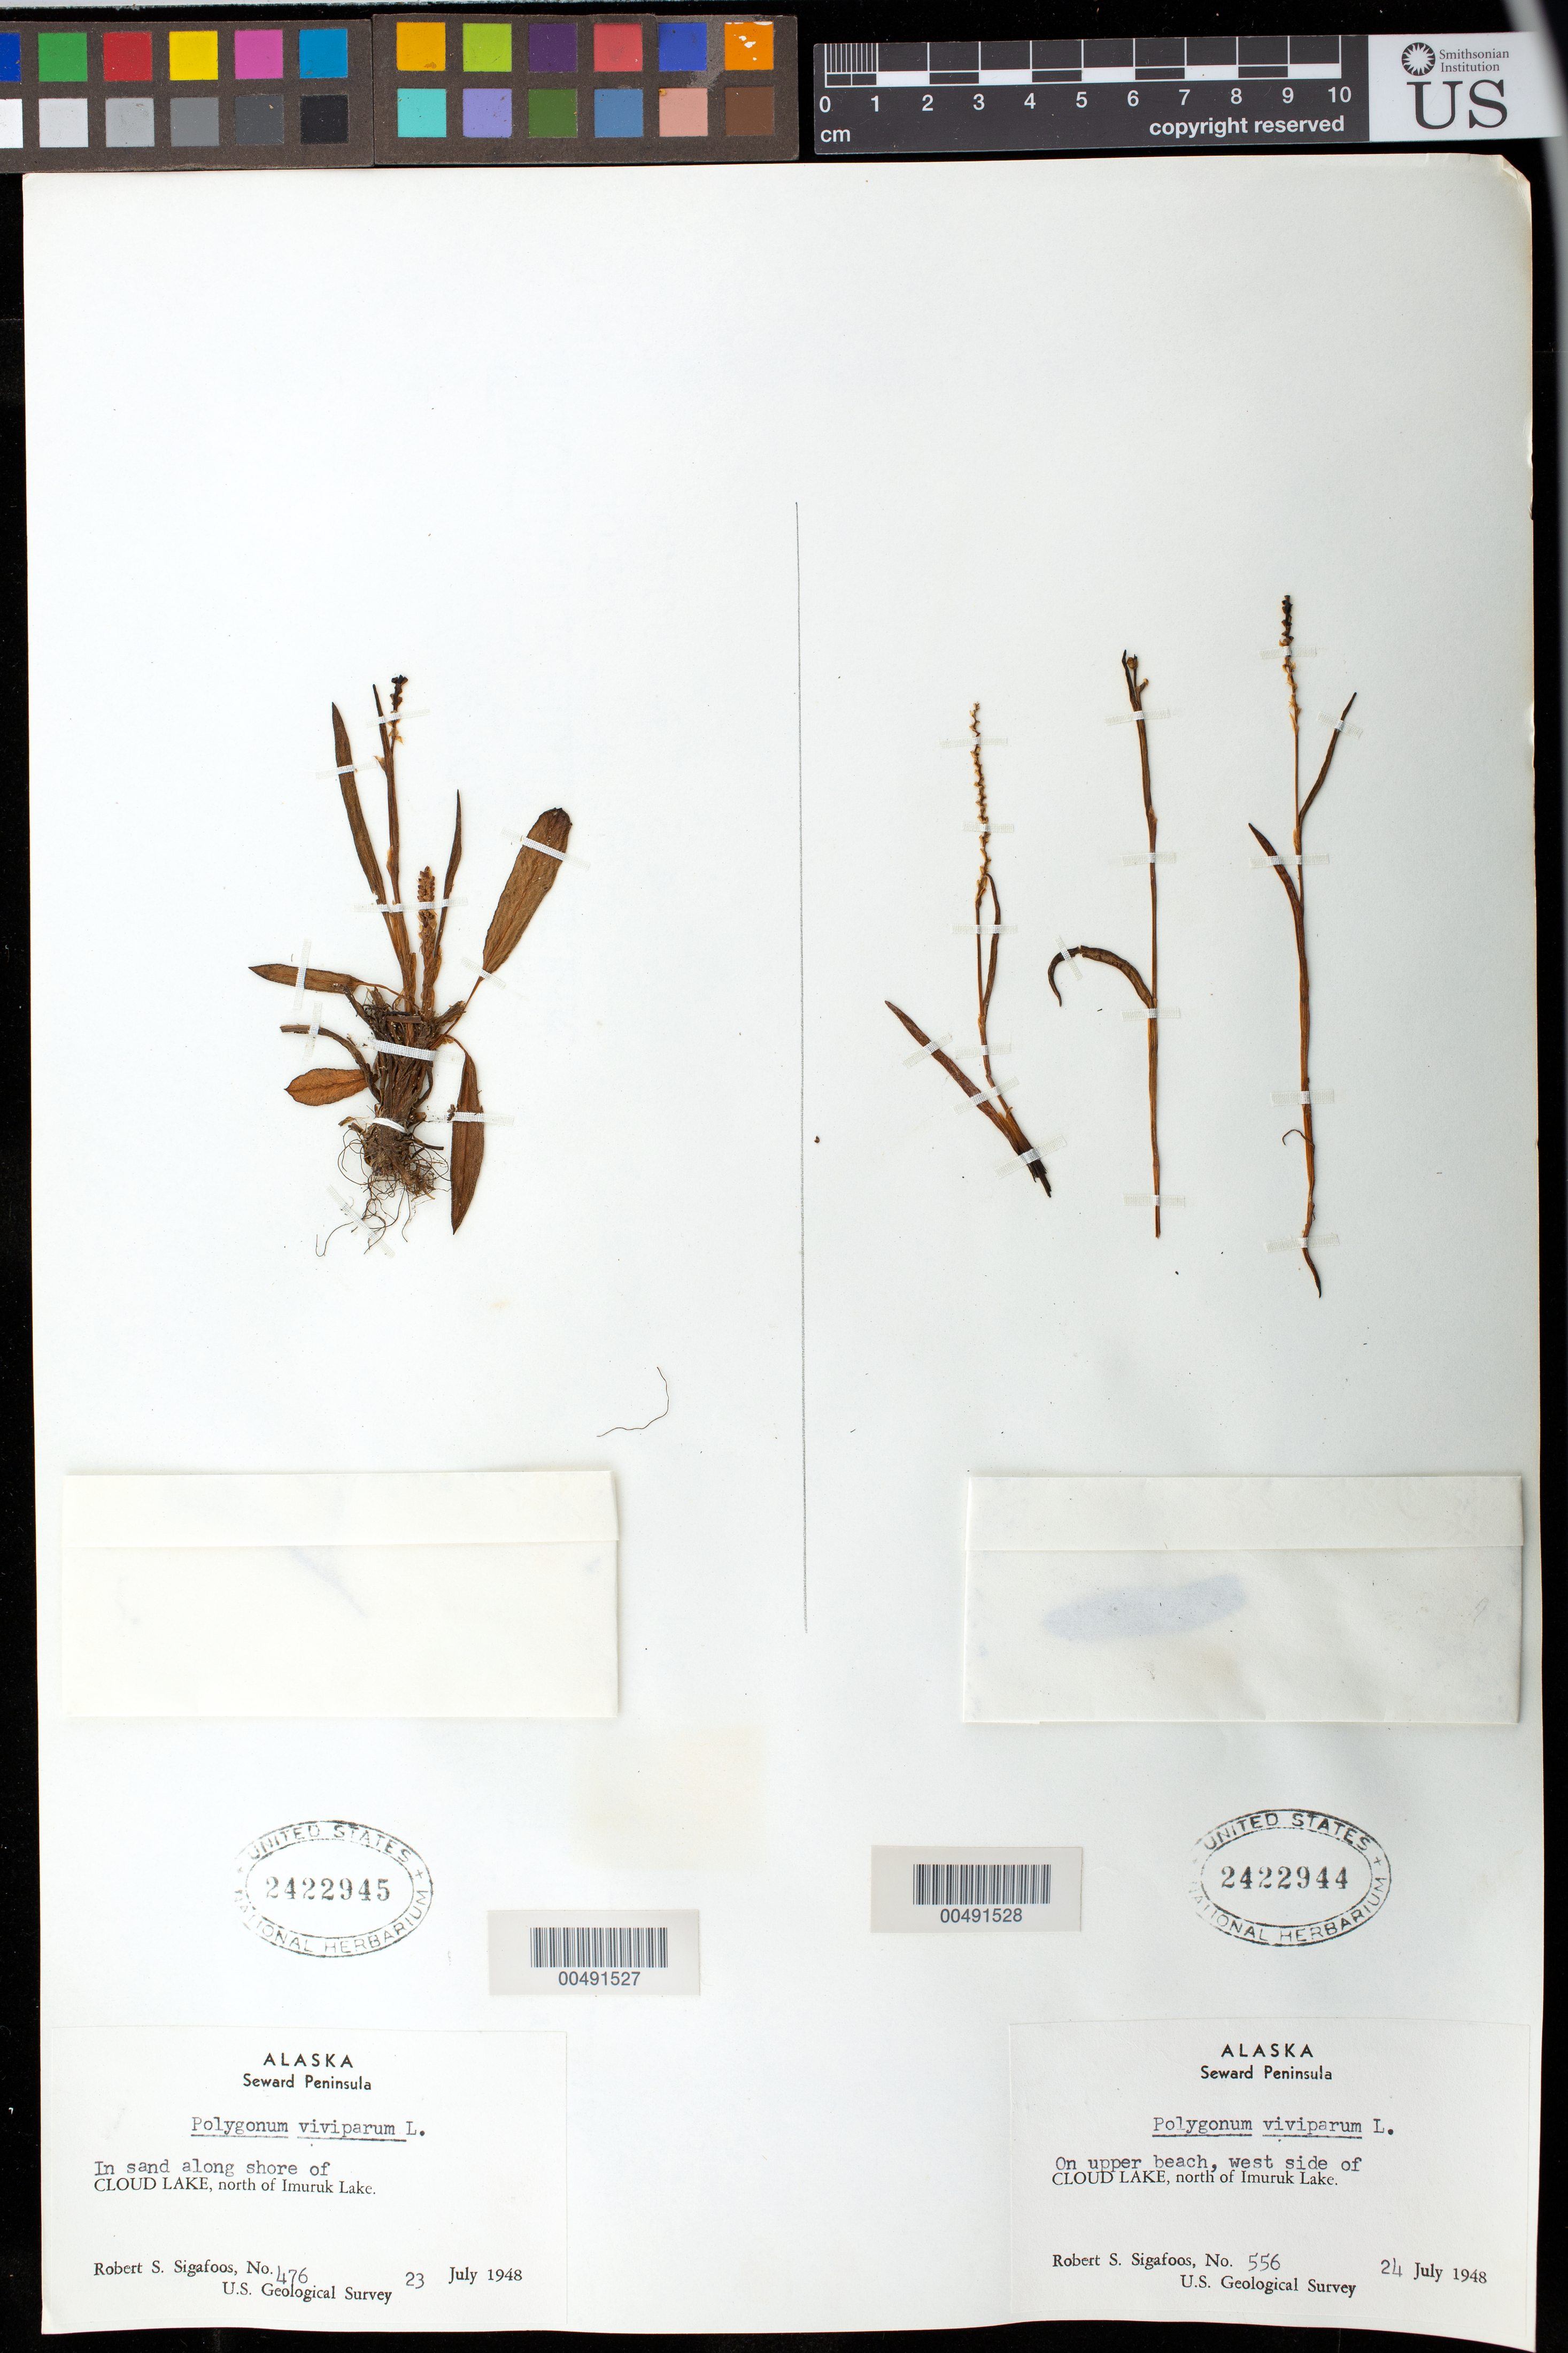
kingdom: Plantae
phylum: Tracheophyta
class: Magnoliopsida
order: Caryophyllales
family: Polygonaceae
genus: Bistorta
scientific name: Bistorta vivipara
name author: (L.) Delarbre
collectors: R. Sigafoos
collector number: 556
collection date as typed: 24 Jul 1948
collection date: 1948-07-24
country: United States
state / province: Alaska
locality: Seward Peninsula, Cloud Lake, north of Imuruk Lake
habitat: on upper beach of west side of lake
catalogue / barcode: US 2422944